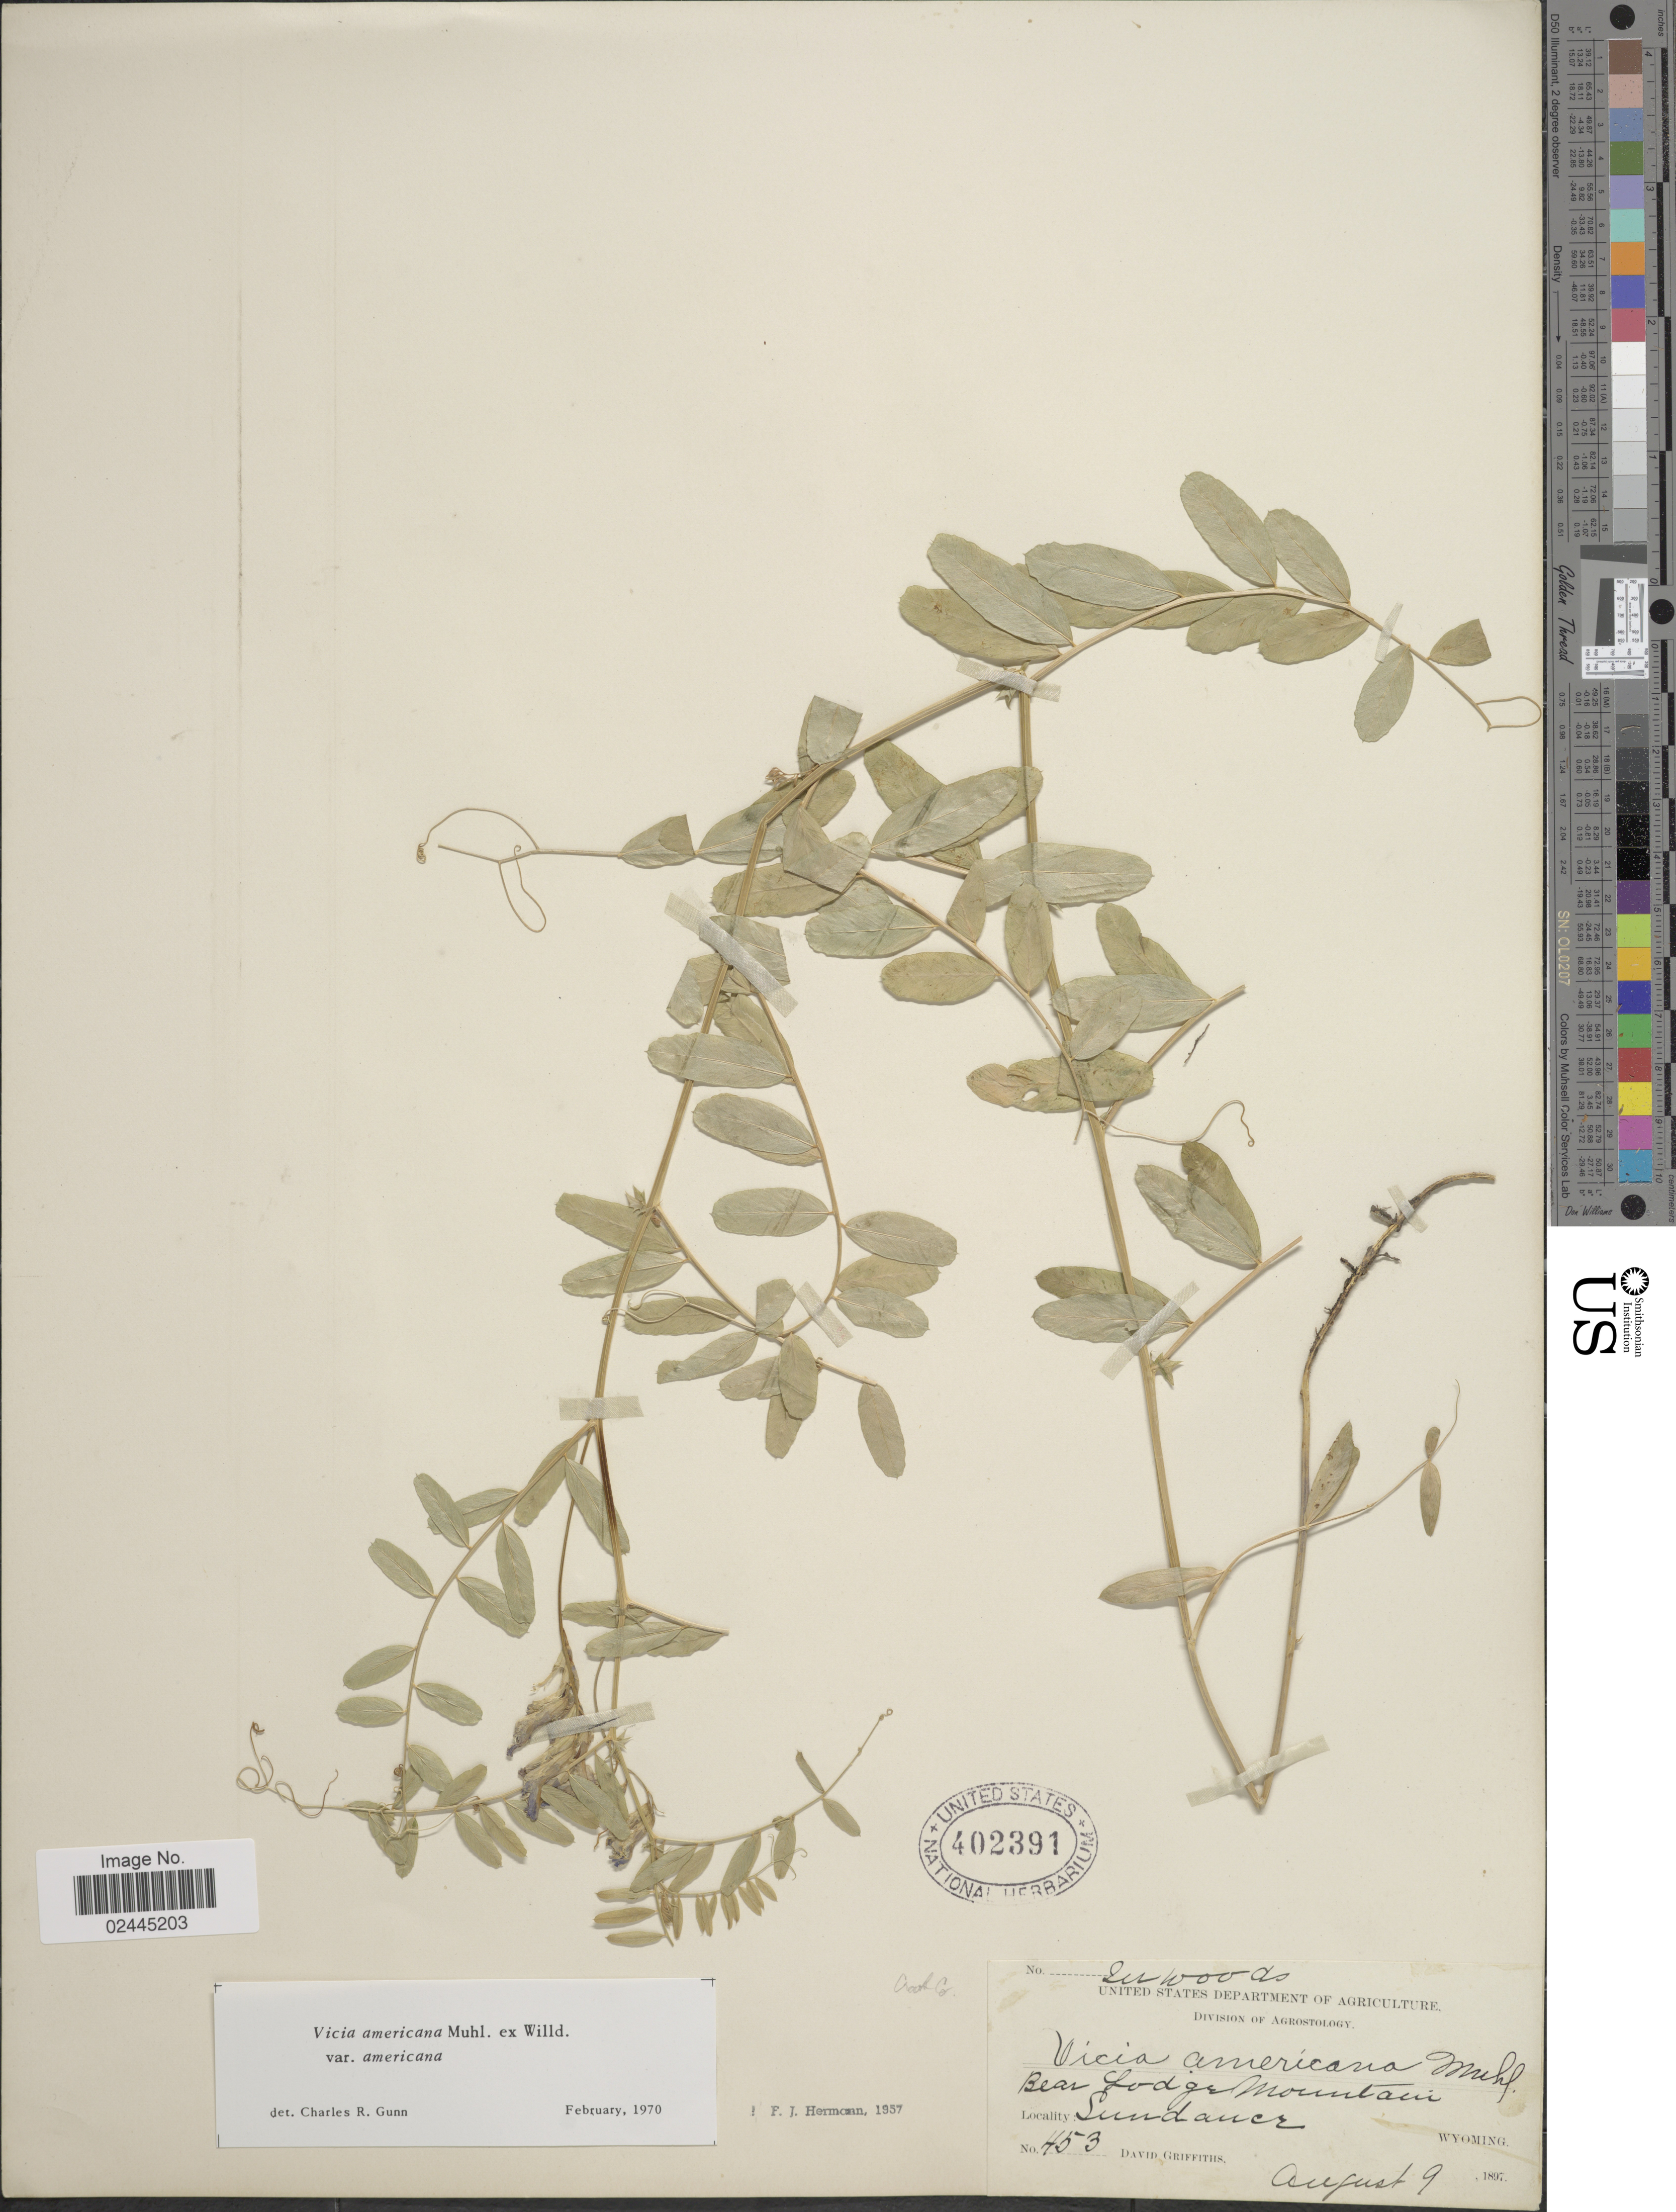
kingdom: Plantae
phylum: Tracheophyta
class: Magnoliopsida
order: Fabales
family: Fabaceae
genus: Vicia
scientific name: Vicia americana var. americana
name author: Muhl. ex Willd.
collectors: D. Griffiths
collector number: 453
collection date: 1897-08-09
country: United States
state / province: Wyoming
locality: Bear Lodge Mountains. Sundaner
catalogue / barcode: US 402391